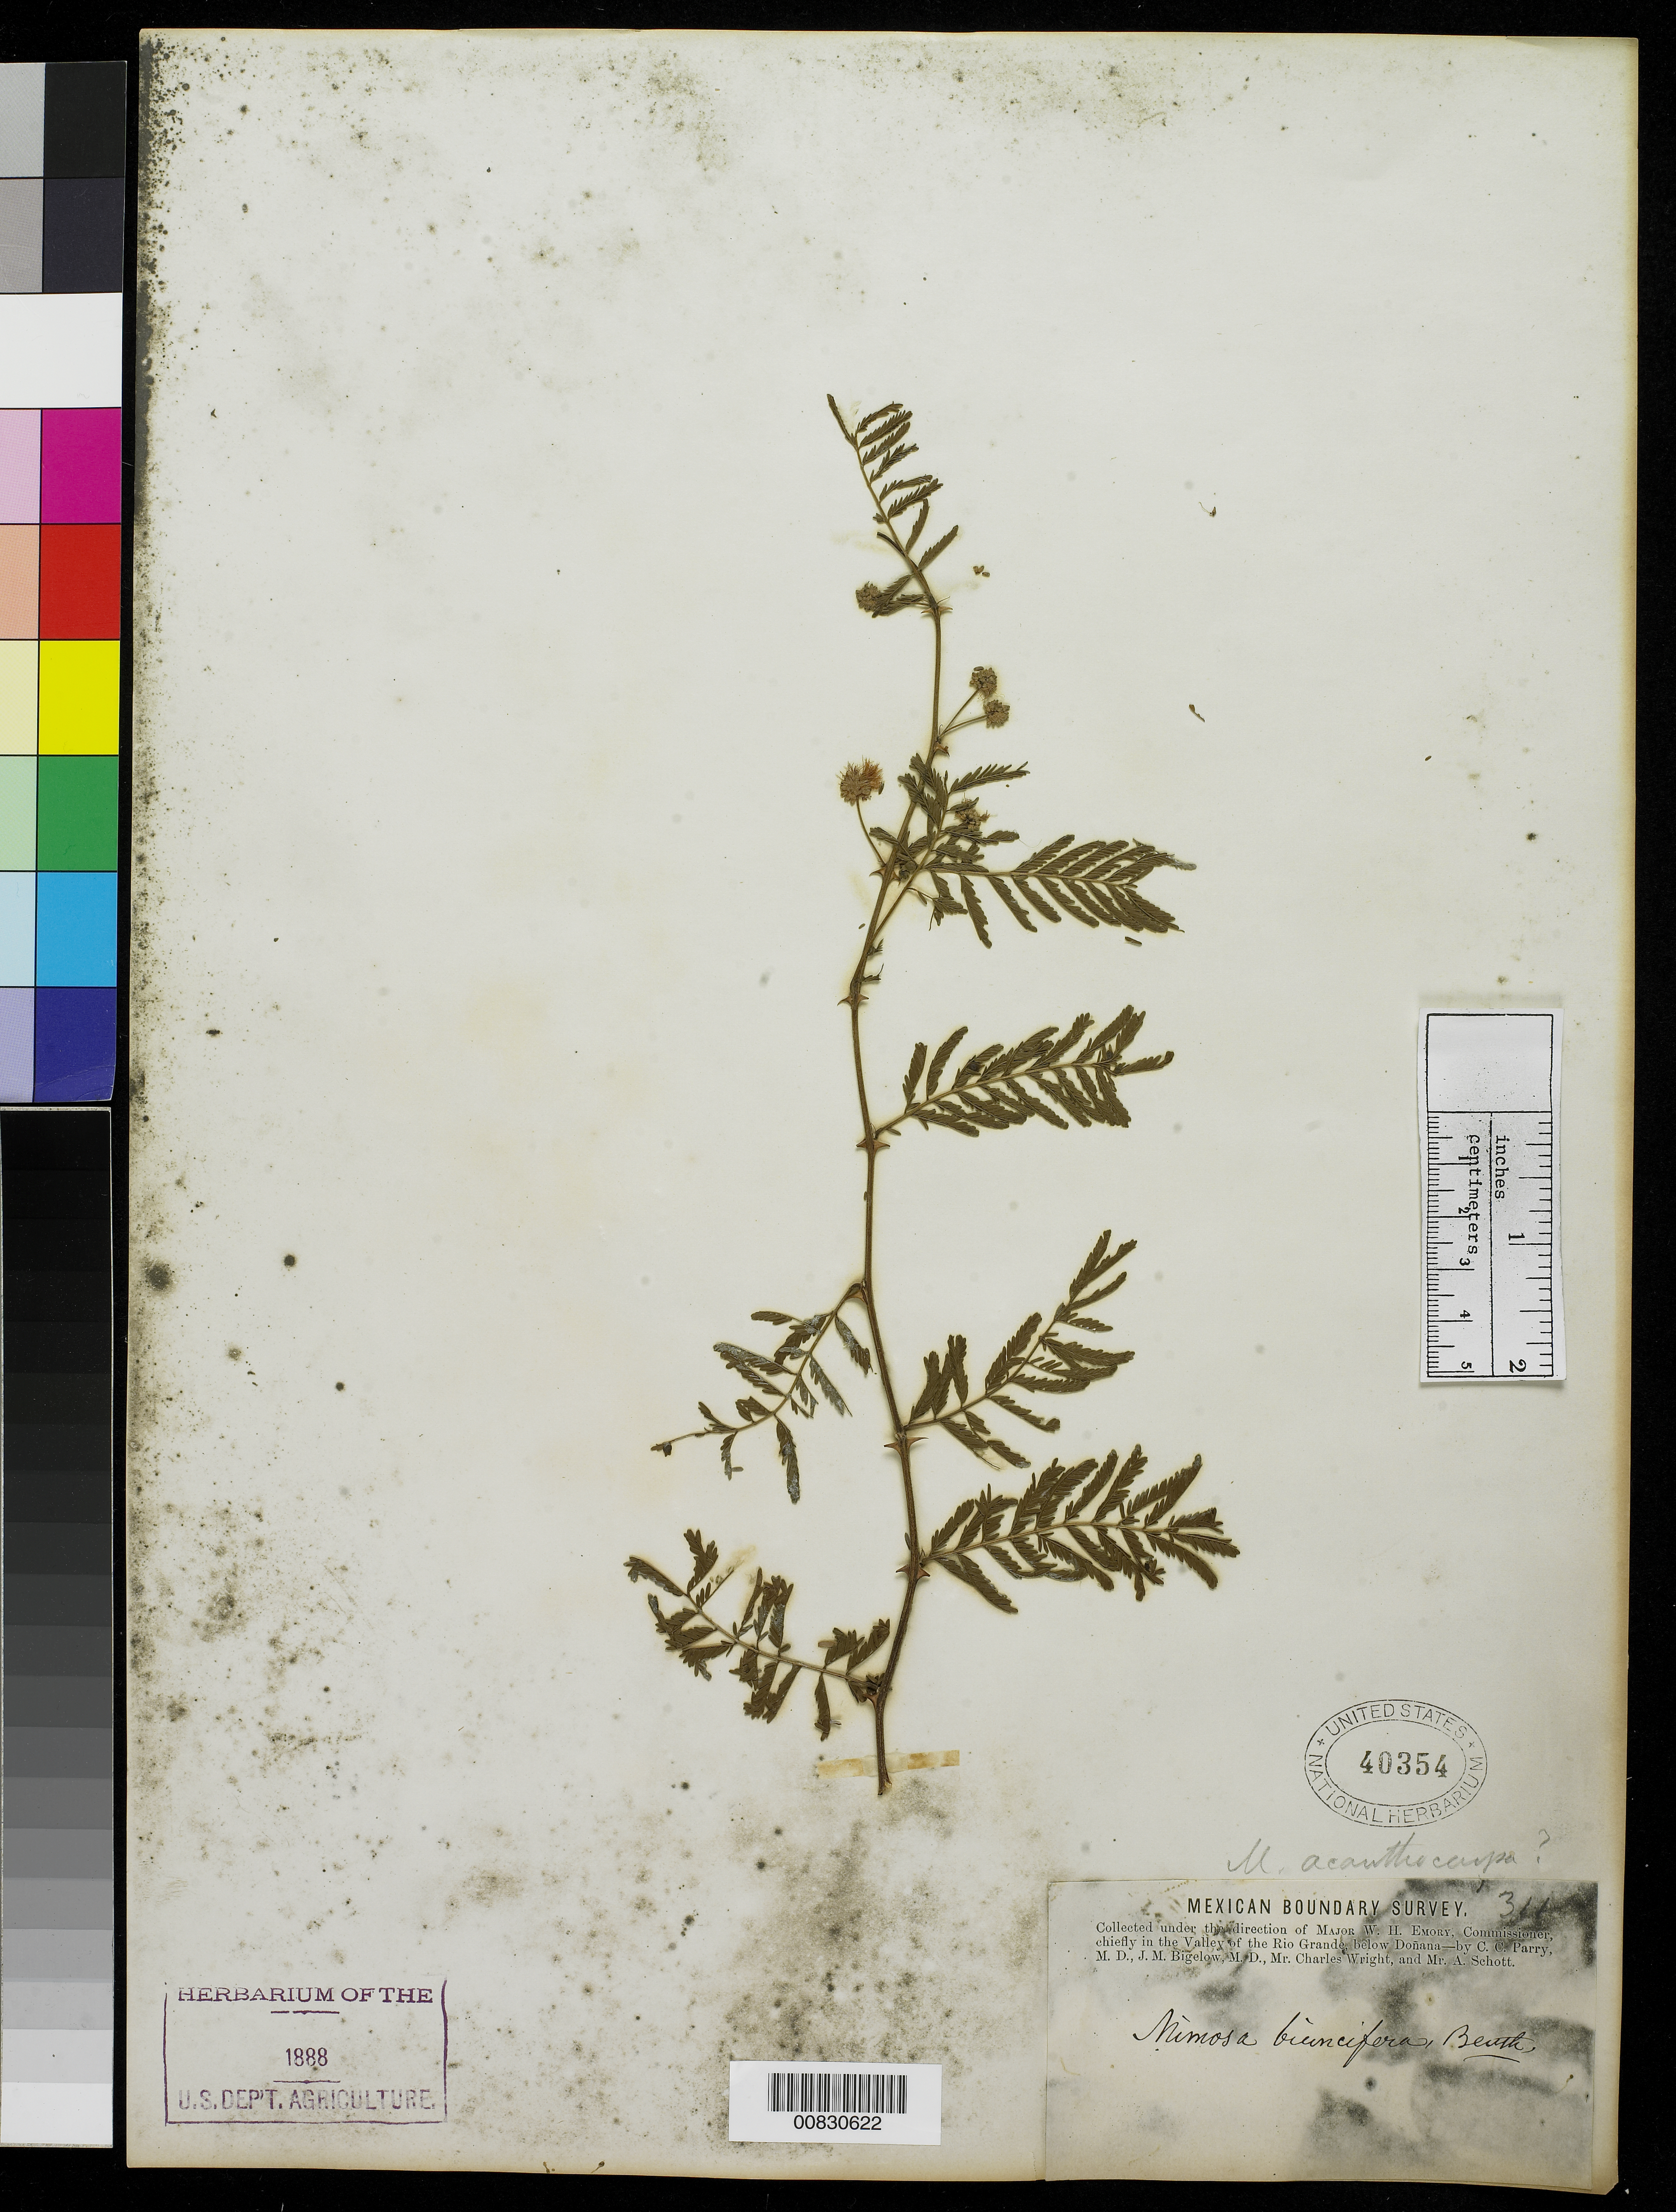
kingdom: Plantae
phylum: Tracheophyta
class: Magnoliopsida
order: Fabales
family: Fabaceae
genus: Mimosa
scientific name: Mimosa biuncifera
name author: Benth.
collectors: C. C. Parry, J. M. Bigelow, C. Wright & A. C. V. Schott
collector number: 311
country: United States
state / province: New Mexico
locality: Valley of the Rio Grande, below Doñana, New Mexico.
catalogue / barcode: US 40354